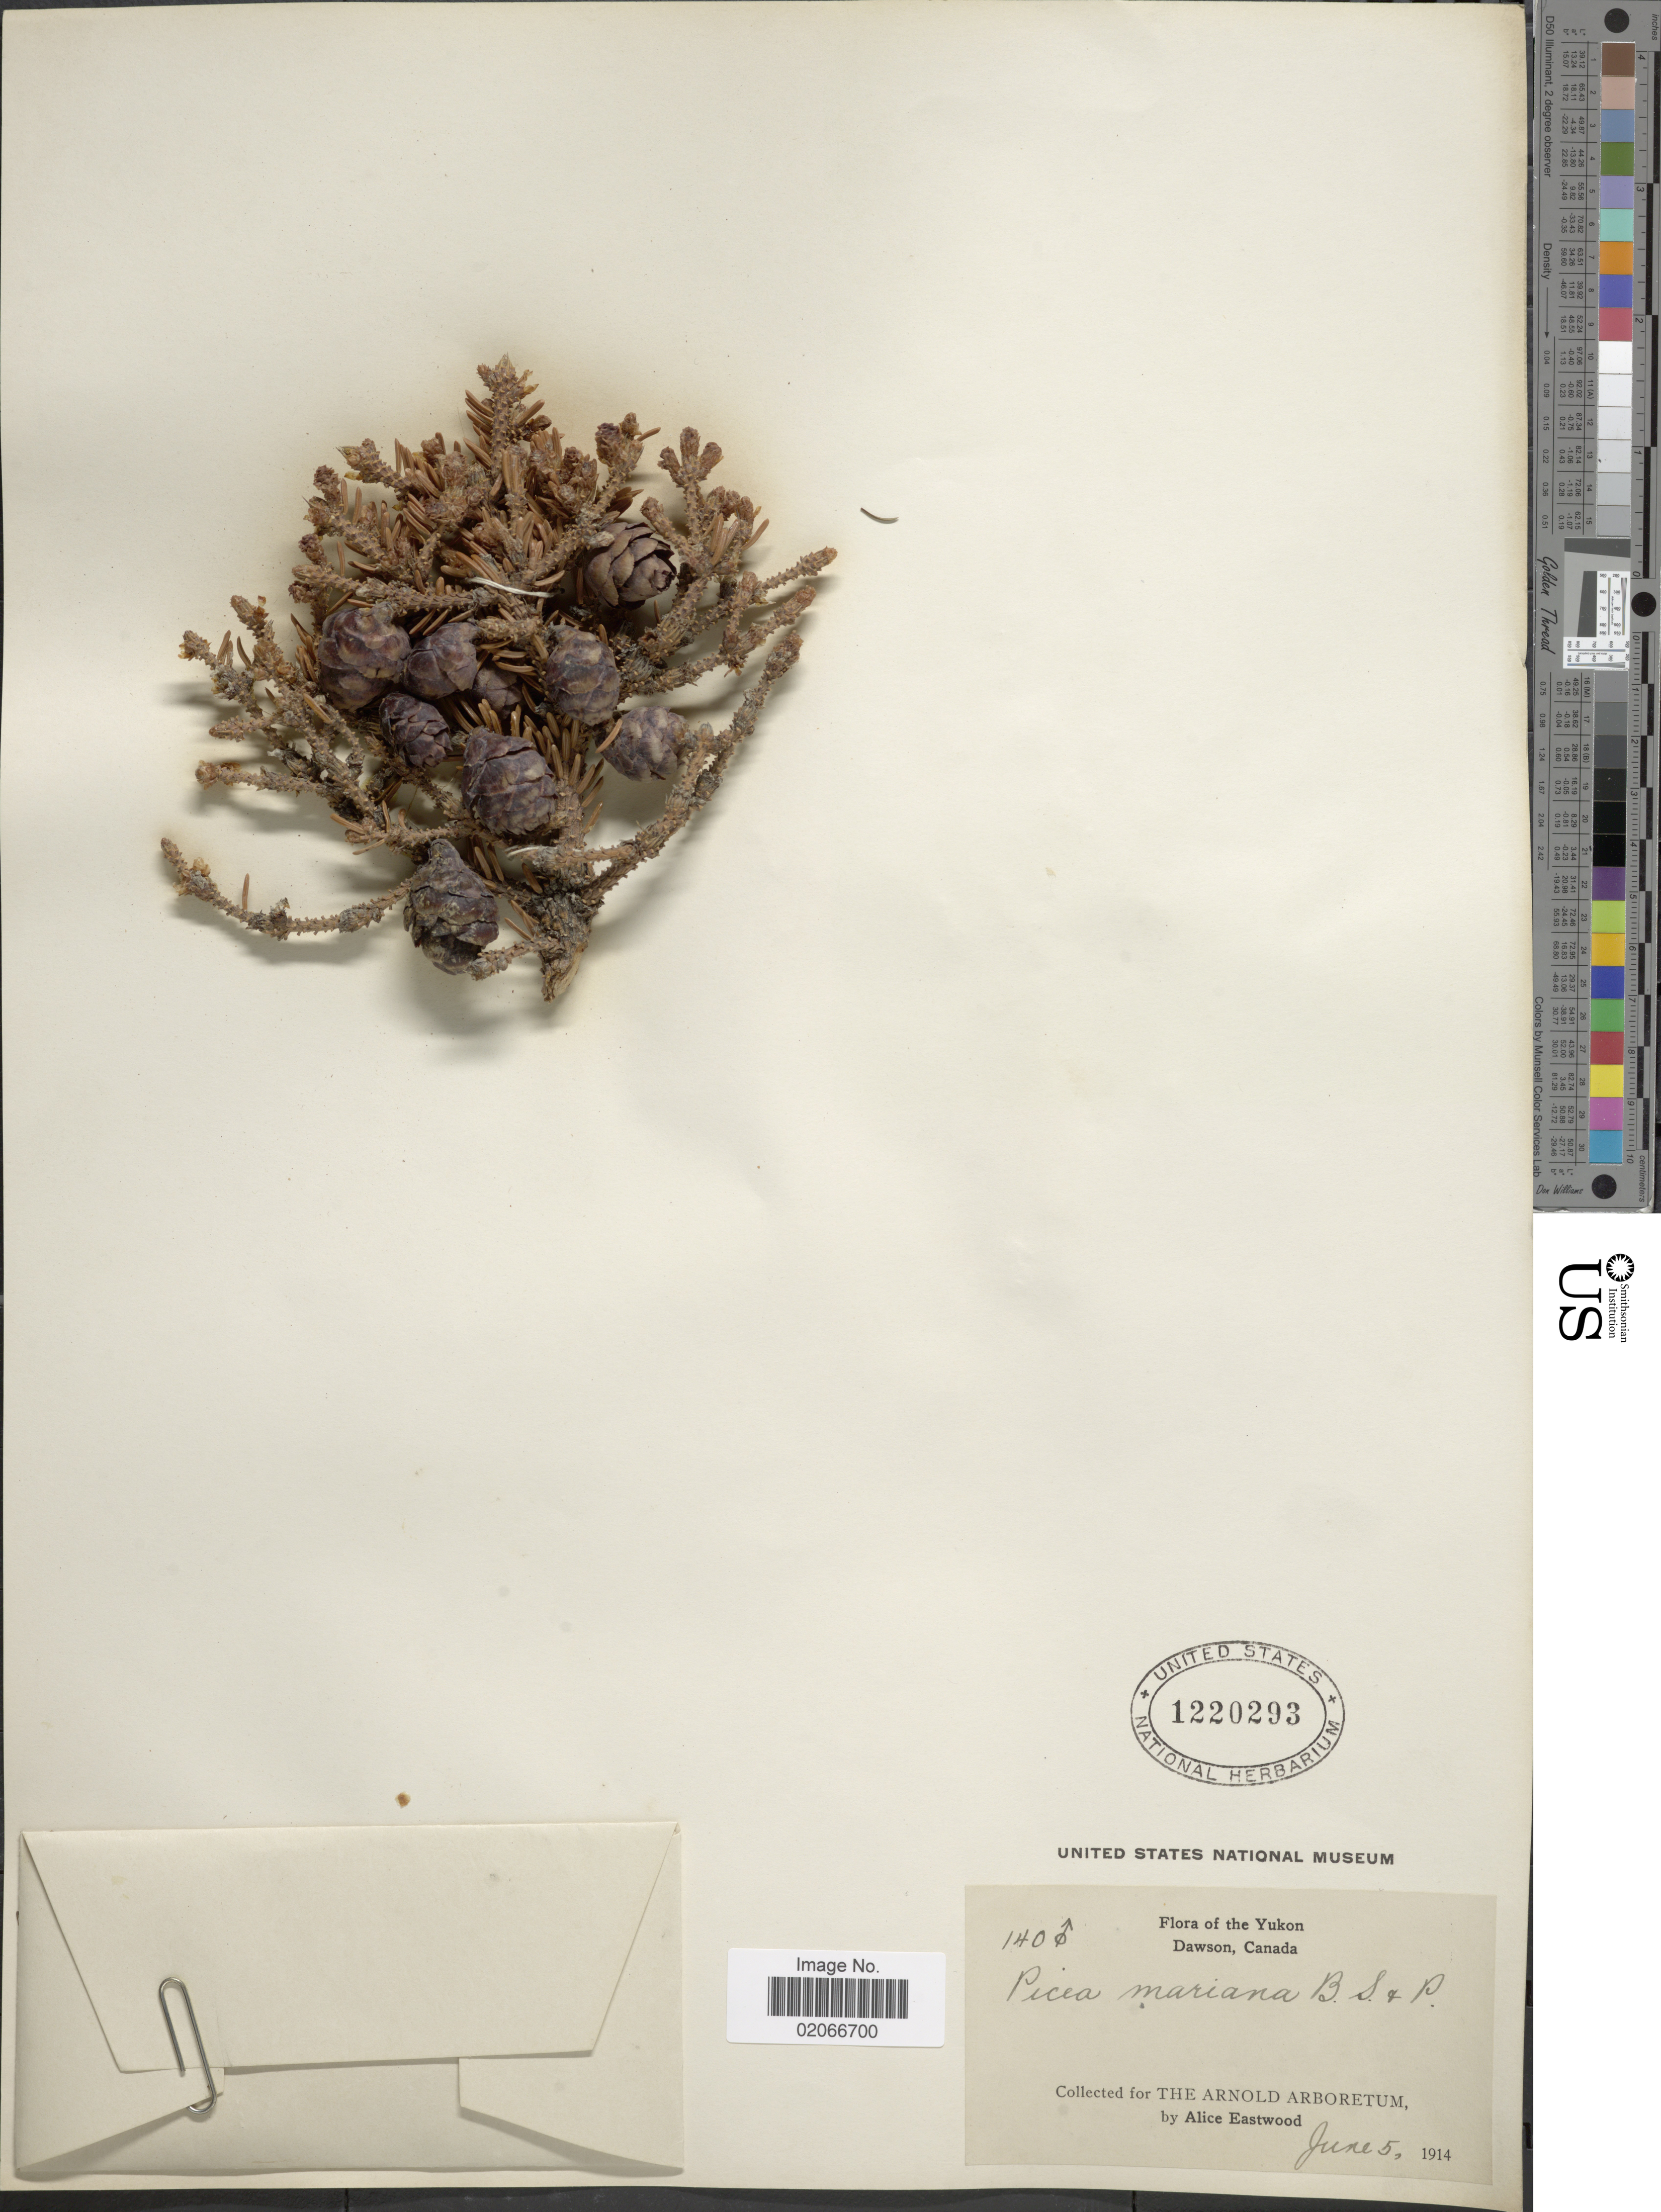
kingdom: Plantae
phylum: Tracheophyta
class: Pinopsida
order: Pinales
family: Pinaceae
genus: Picea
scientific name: Picea mariana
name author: (Mill.) Britton, Stearns & Poggenb.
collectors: A. Eastwood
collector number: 140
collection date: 1914-06-05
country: Canada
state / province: Yukon Territory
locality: Yukon, Dawson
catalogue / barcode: US 1220293